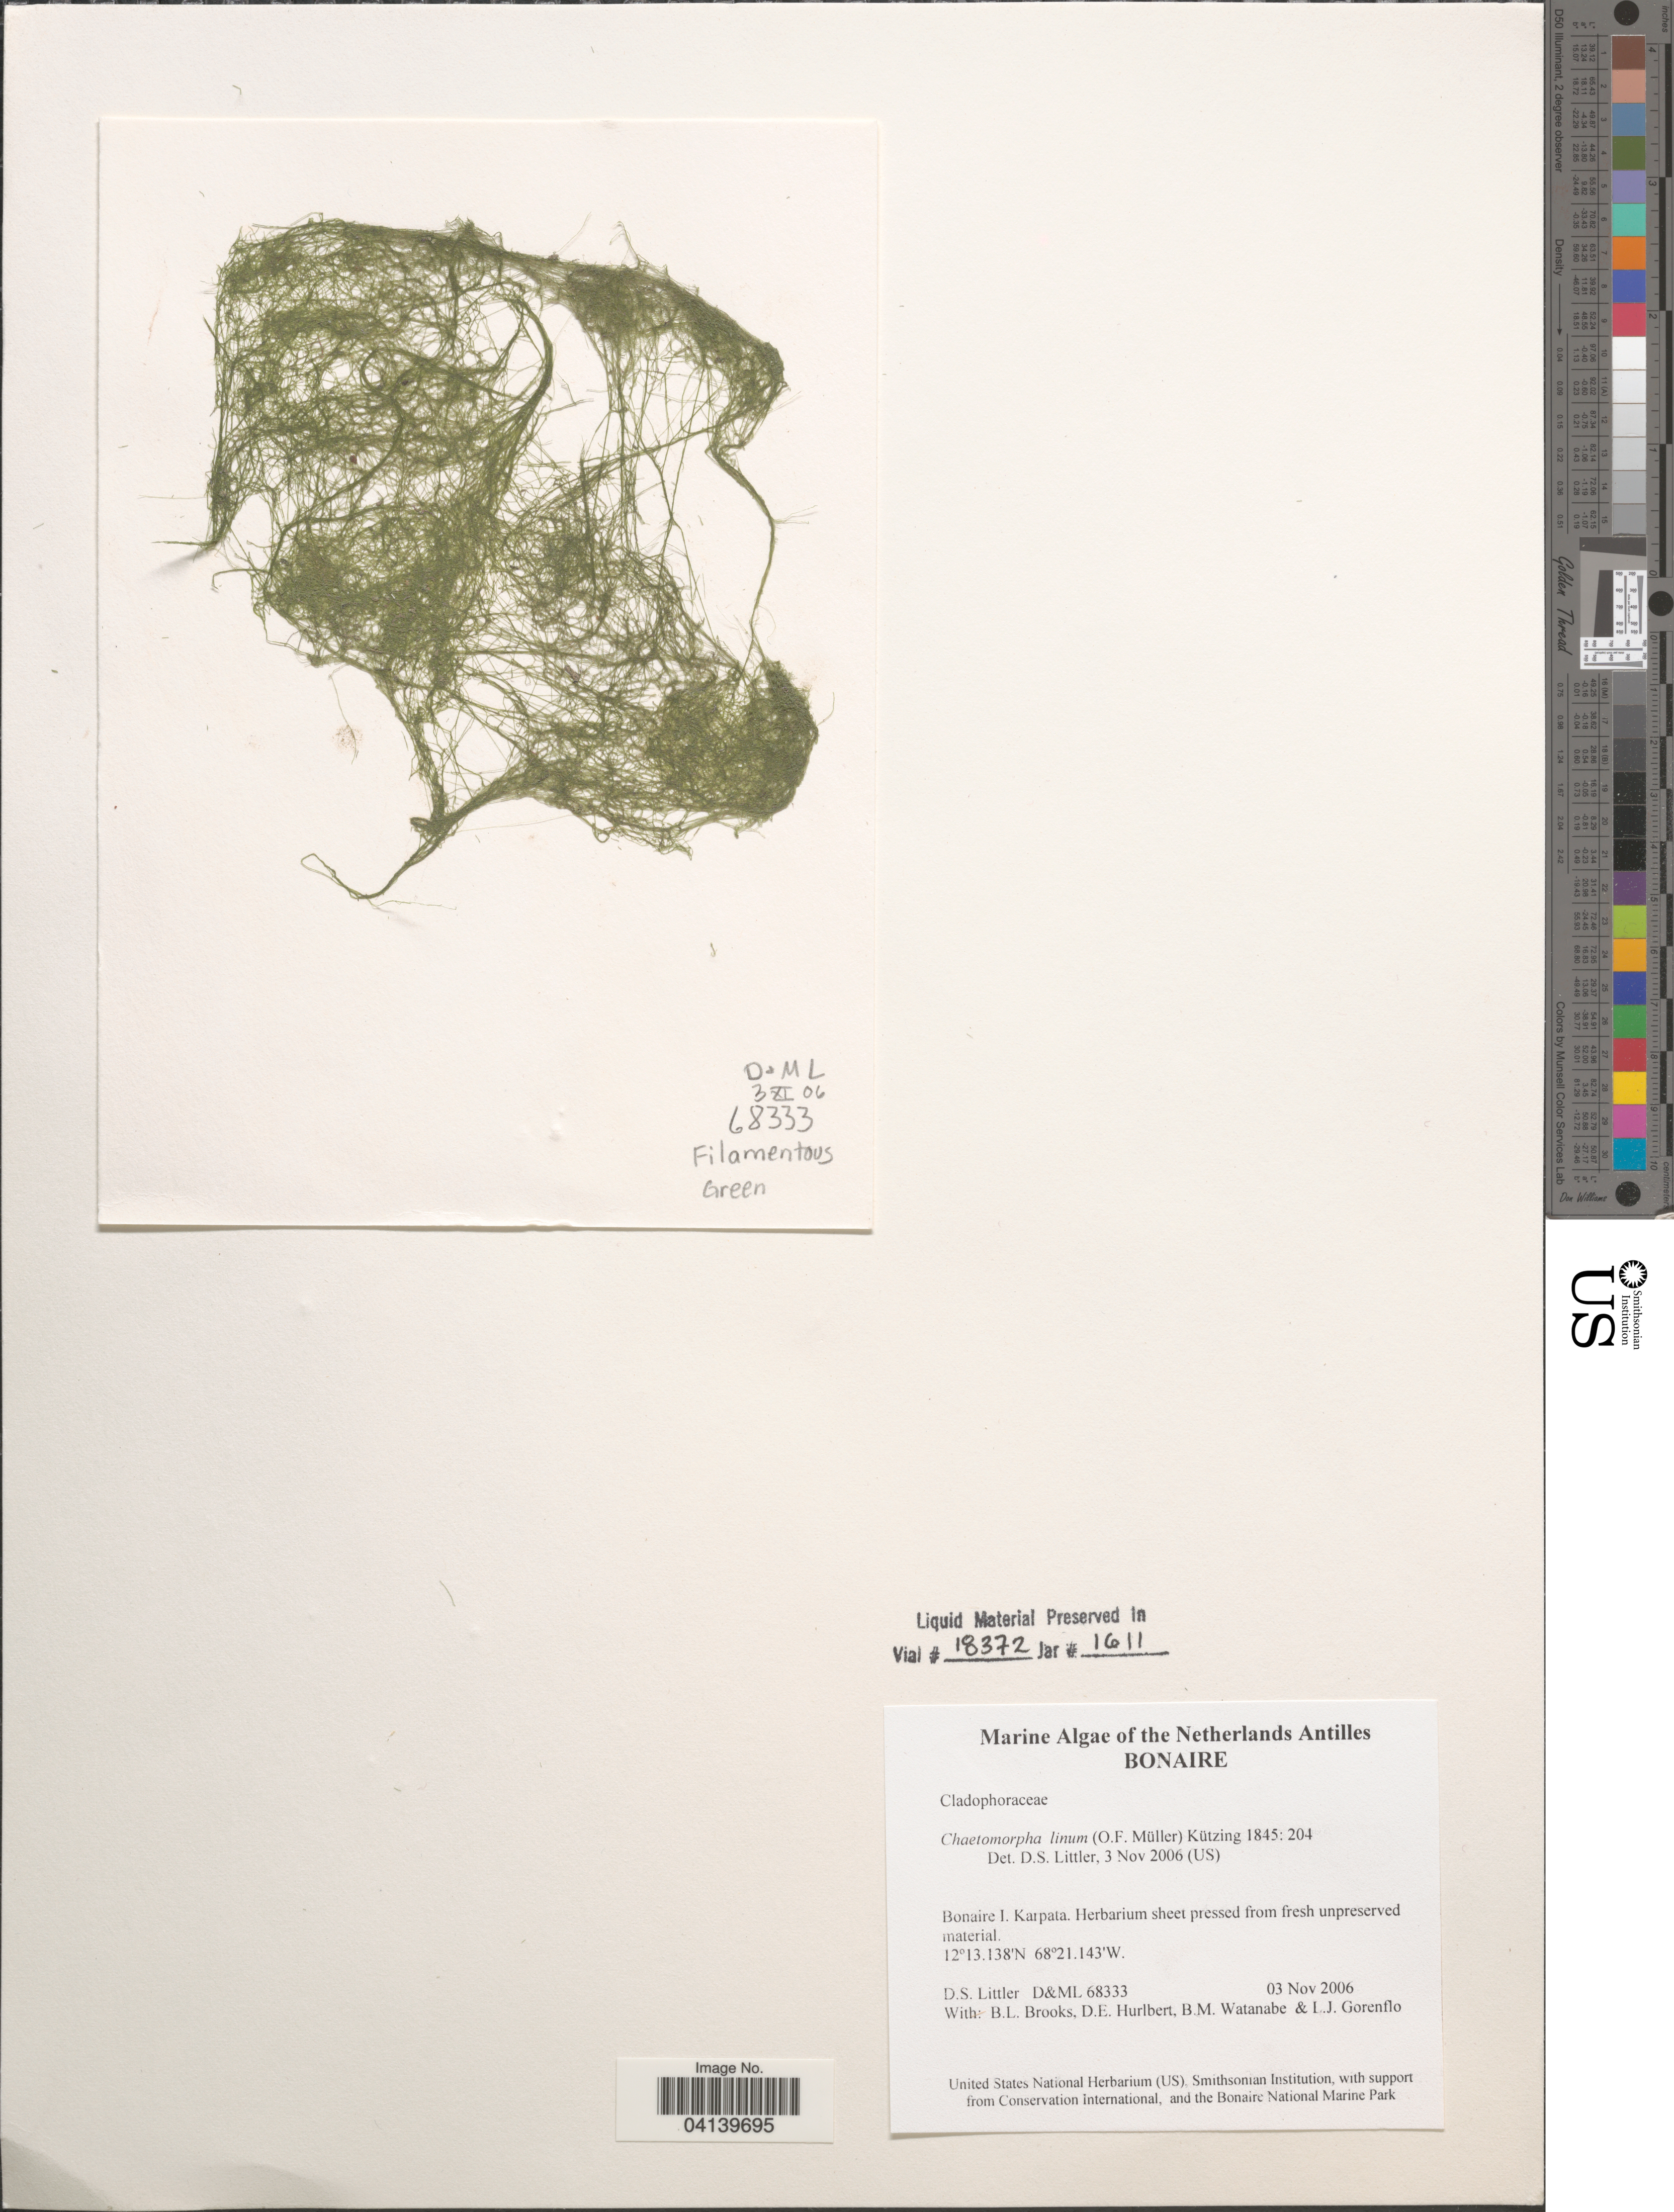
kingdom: Plantae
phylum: Chlorophyta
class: Ulvophyceae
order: Cladophorales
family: Cladophoraceae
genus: Chaetomorpha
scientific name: Chaetomorpha linum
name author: (O.F. Muell.) Kütz.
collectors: D. S. Littler, B. Brooks, D. Hurlbert, B. Watanabe & L. Gorenflo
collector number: D&ML 68333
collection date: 2006-11-03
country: Netherlands Antilles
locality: Bonaire. Bonaire I. Karpata.